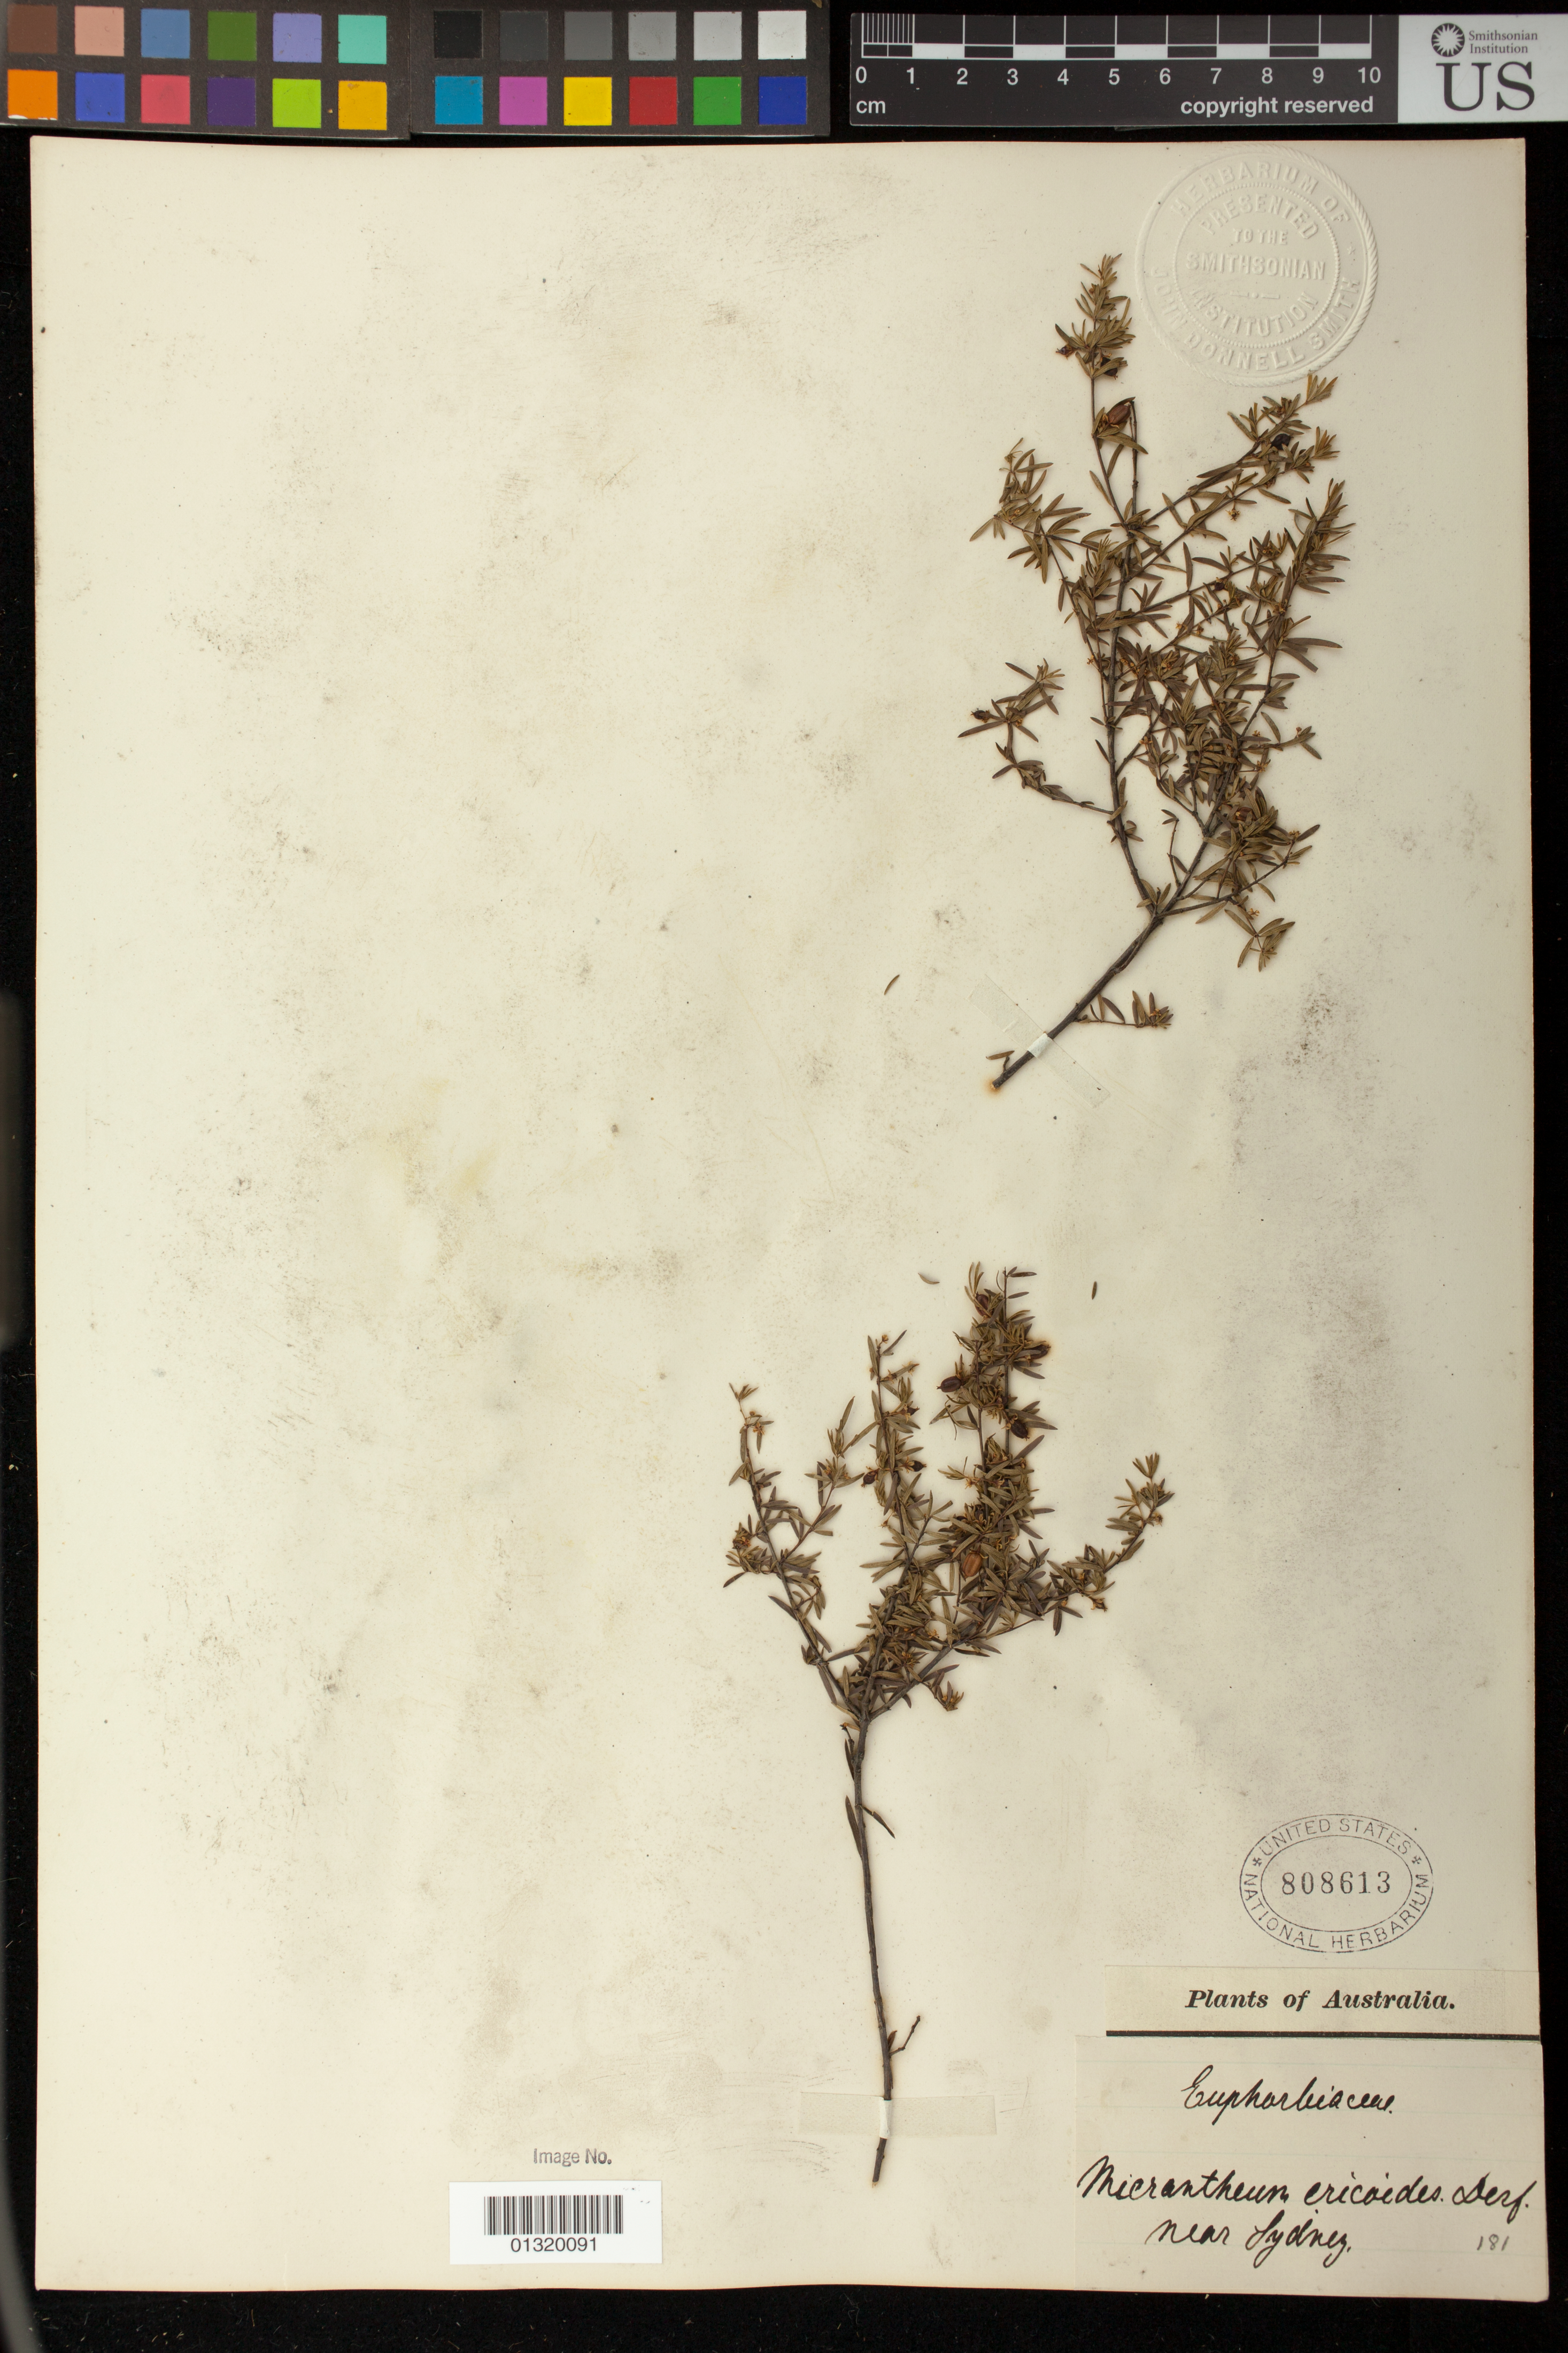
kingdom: Plantae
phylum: Tracheophyta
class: Magnoliopsida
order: Malpighiales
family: Picrodendraceae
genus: Micrantheum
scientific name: Micrantheum ericoides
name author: Desf.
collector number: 181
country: Australia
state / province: New South Wales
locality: near Sydney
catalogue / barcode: US 808613